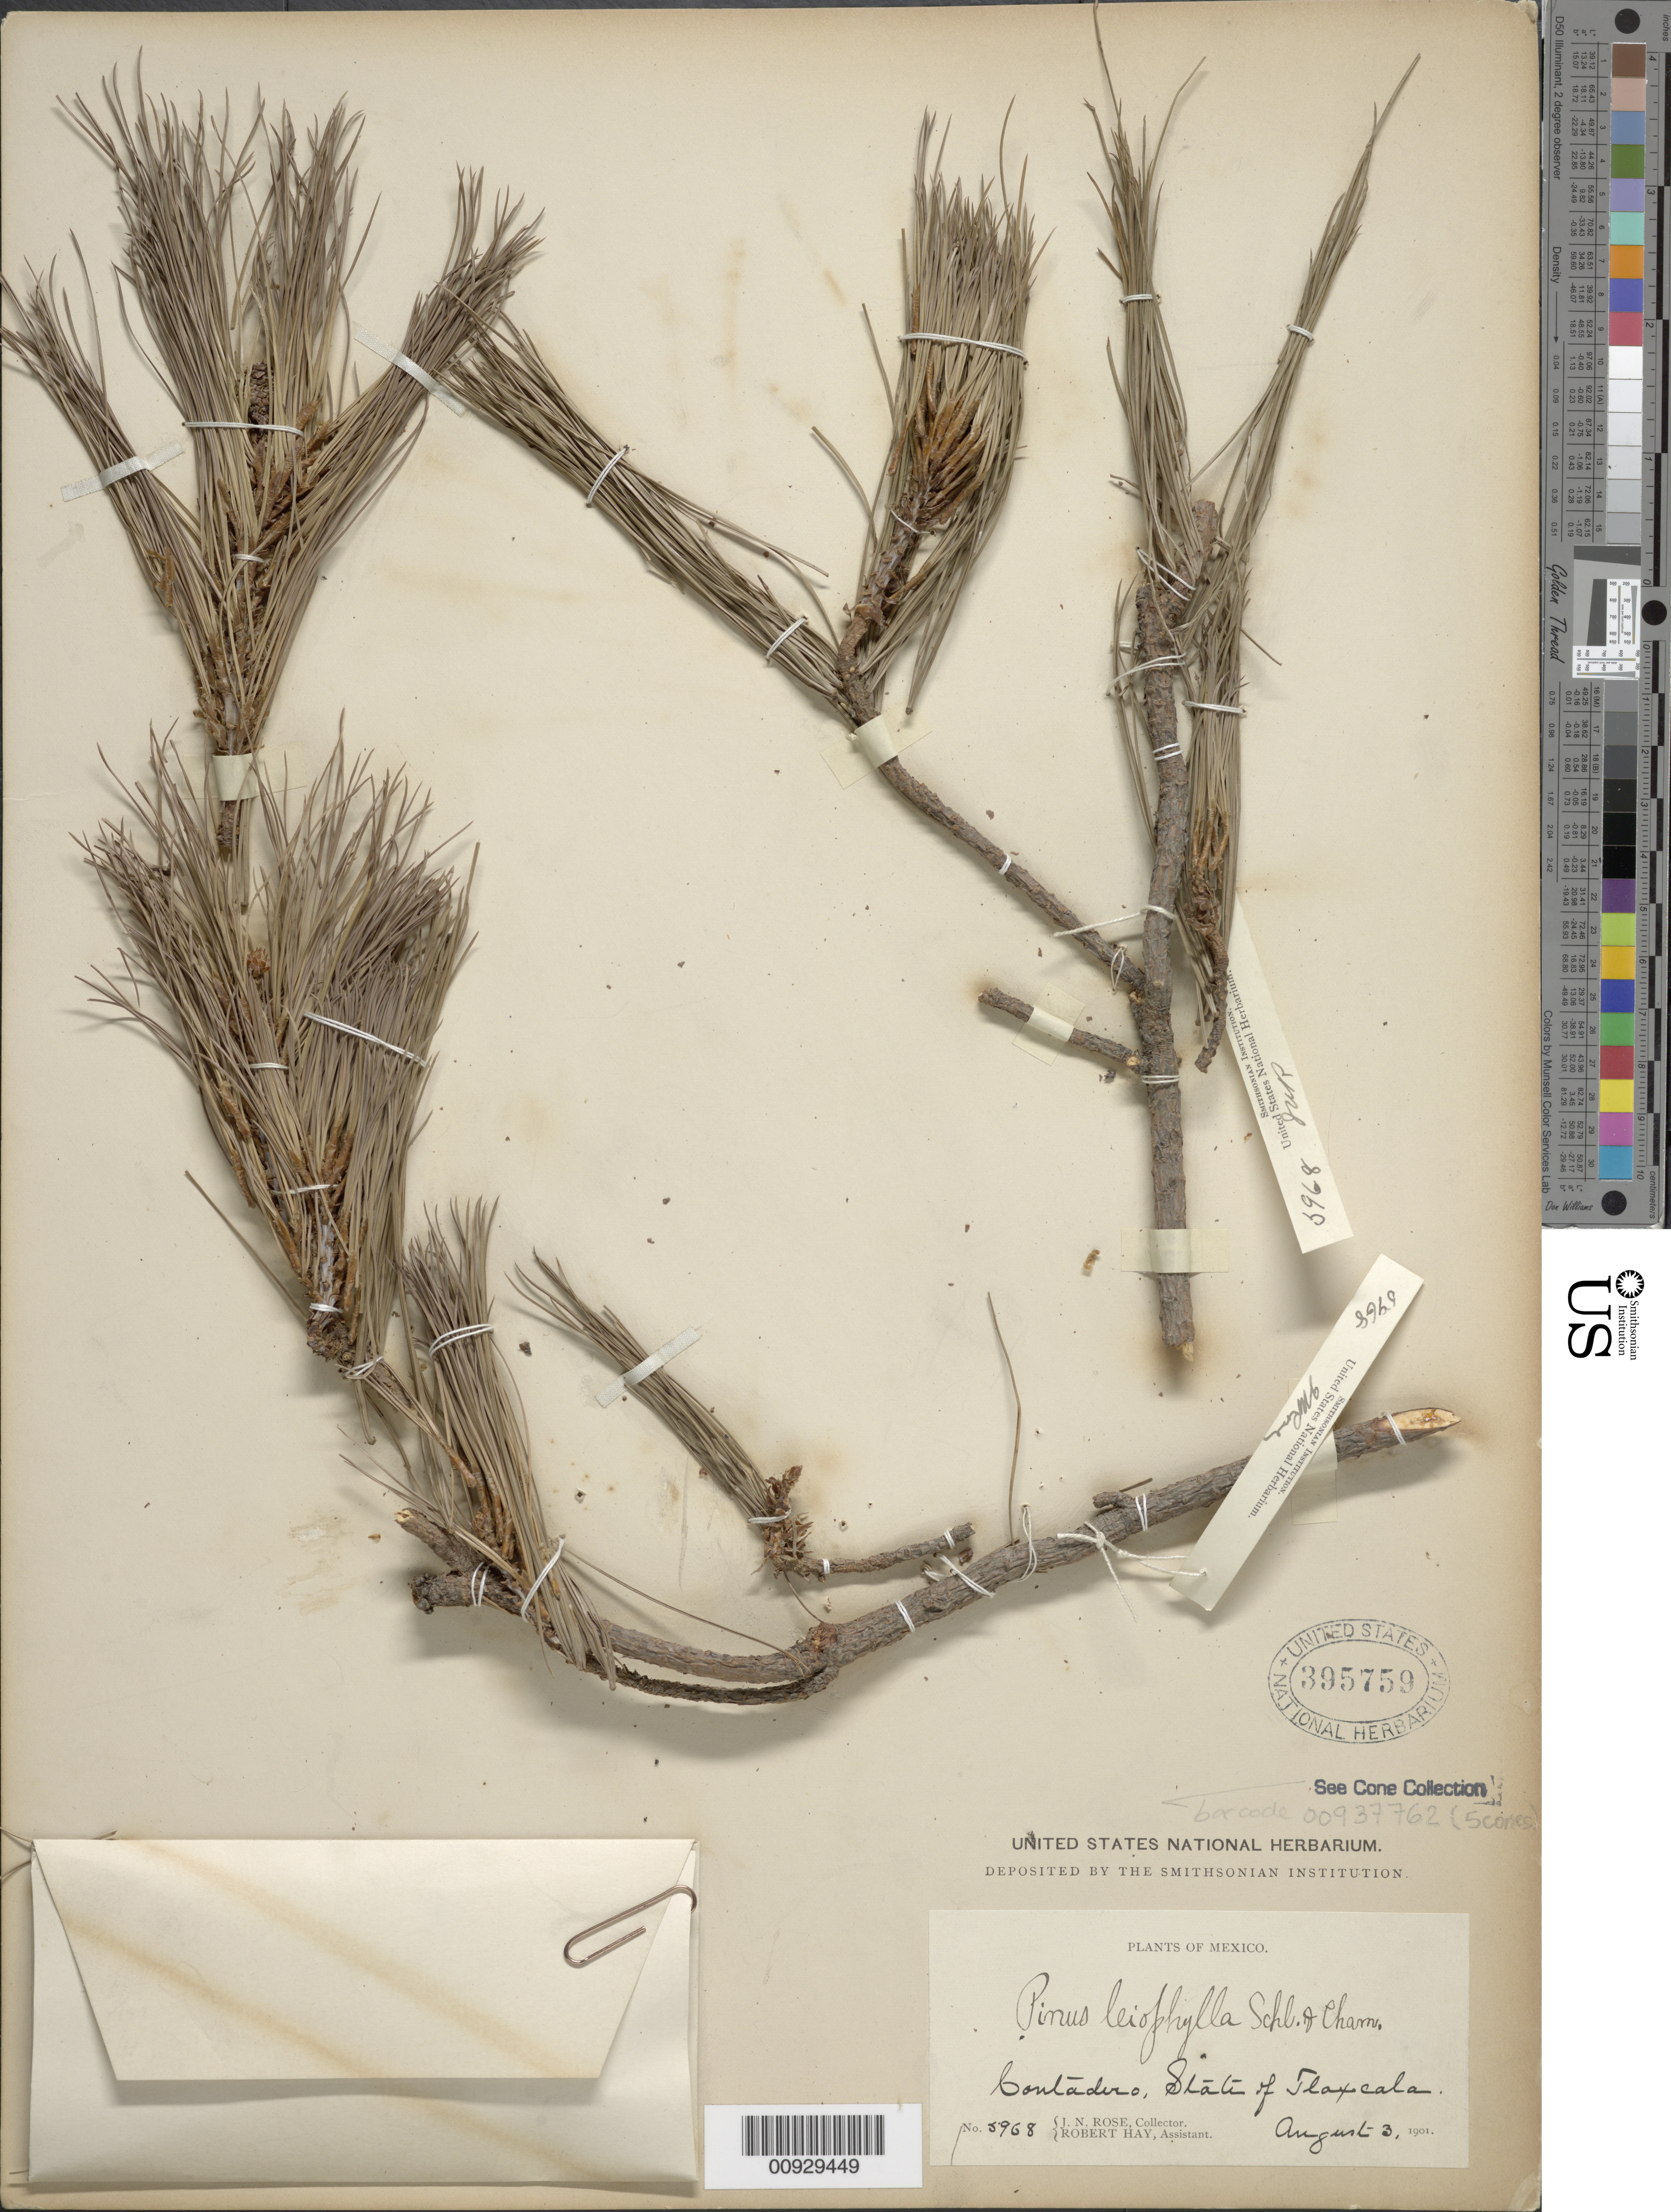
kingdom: Plantae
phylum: Tracheophyta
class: Pinopsida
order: Pinales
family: Pinaceae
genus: Pinus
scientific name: Pinus leiophylla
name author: Schiede ex Schltdl. & Cham.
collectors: J. N. Rose & R. Hay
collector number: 5968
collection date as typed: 03 Aug 1901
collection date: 1901-08-03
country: Mexico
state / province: Tlaxcala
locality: Contadero.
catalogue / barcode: US 395759